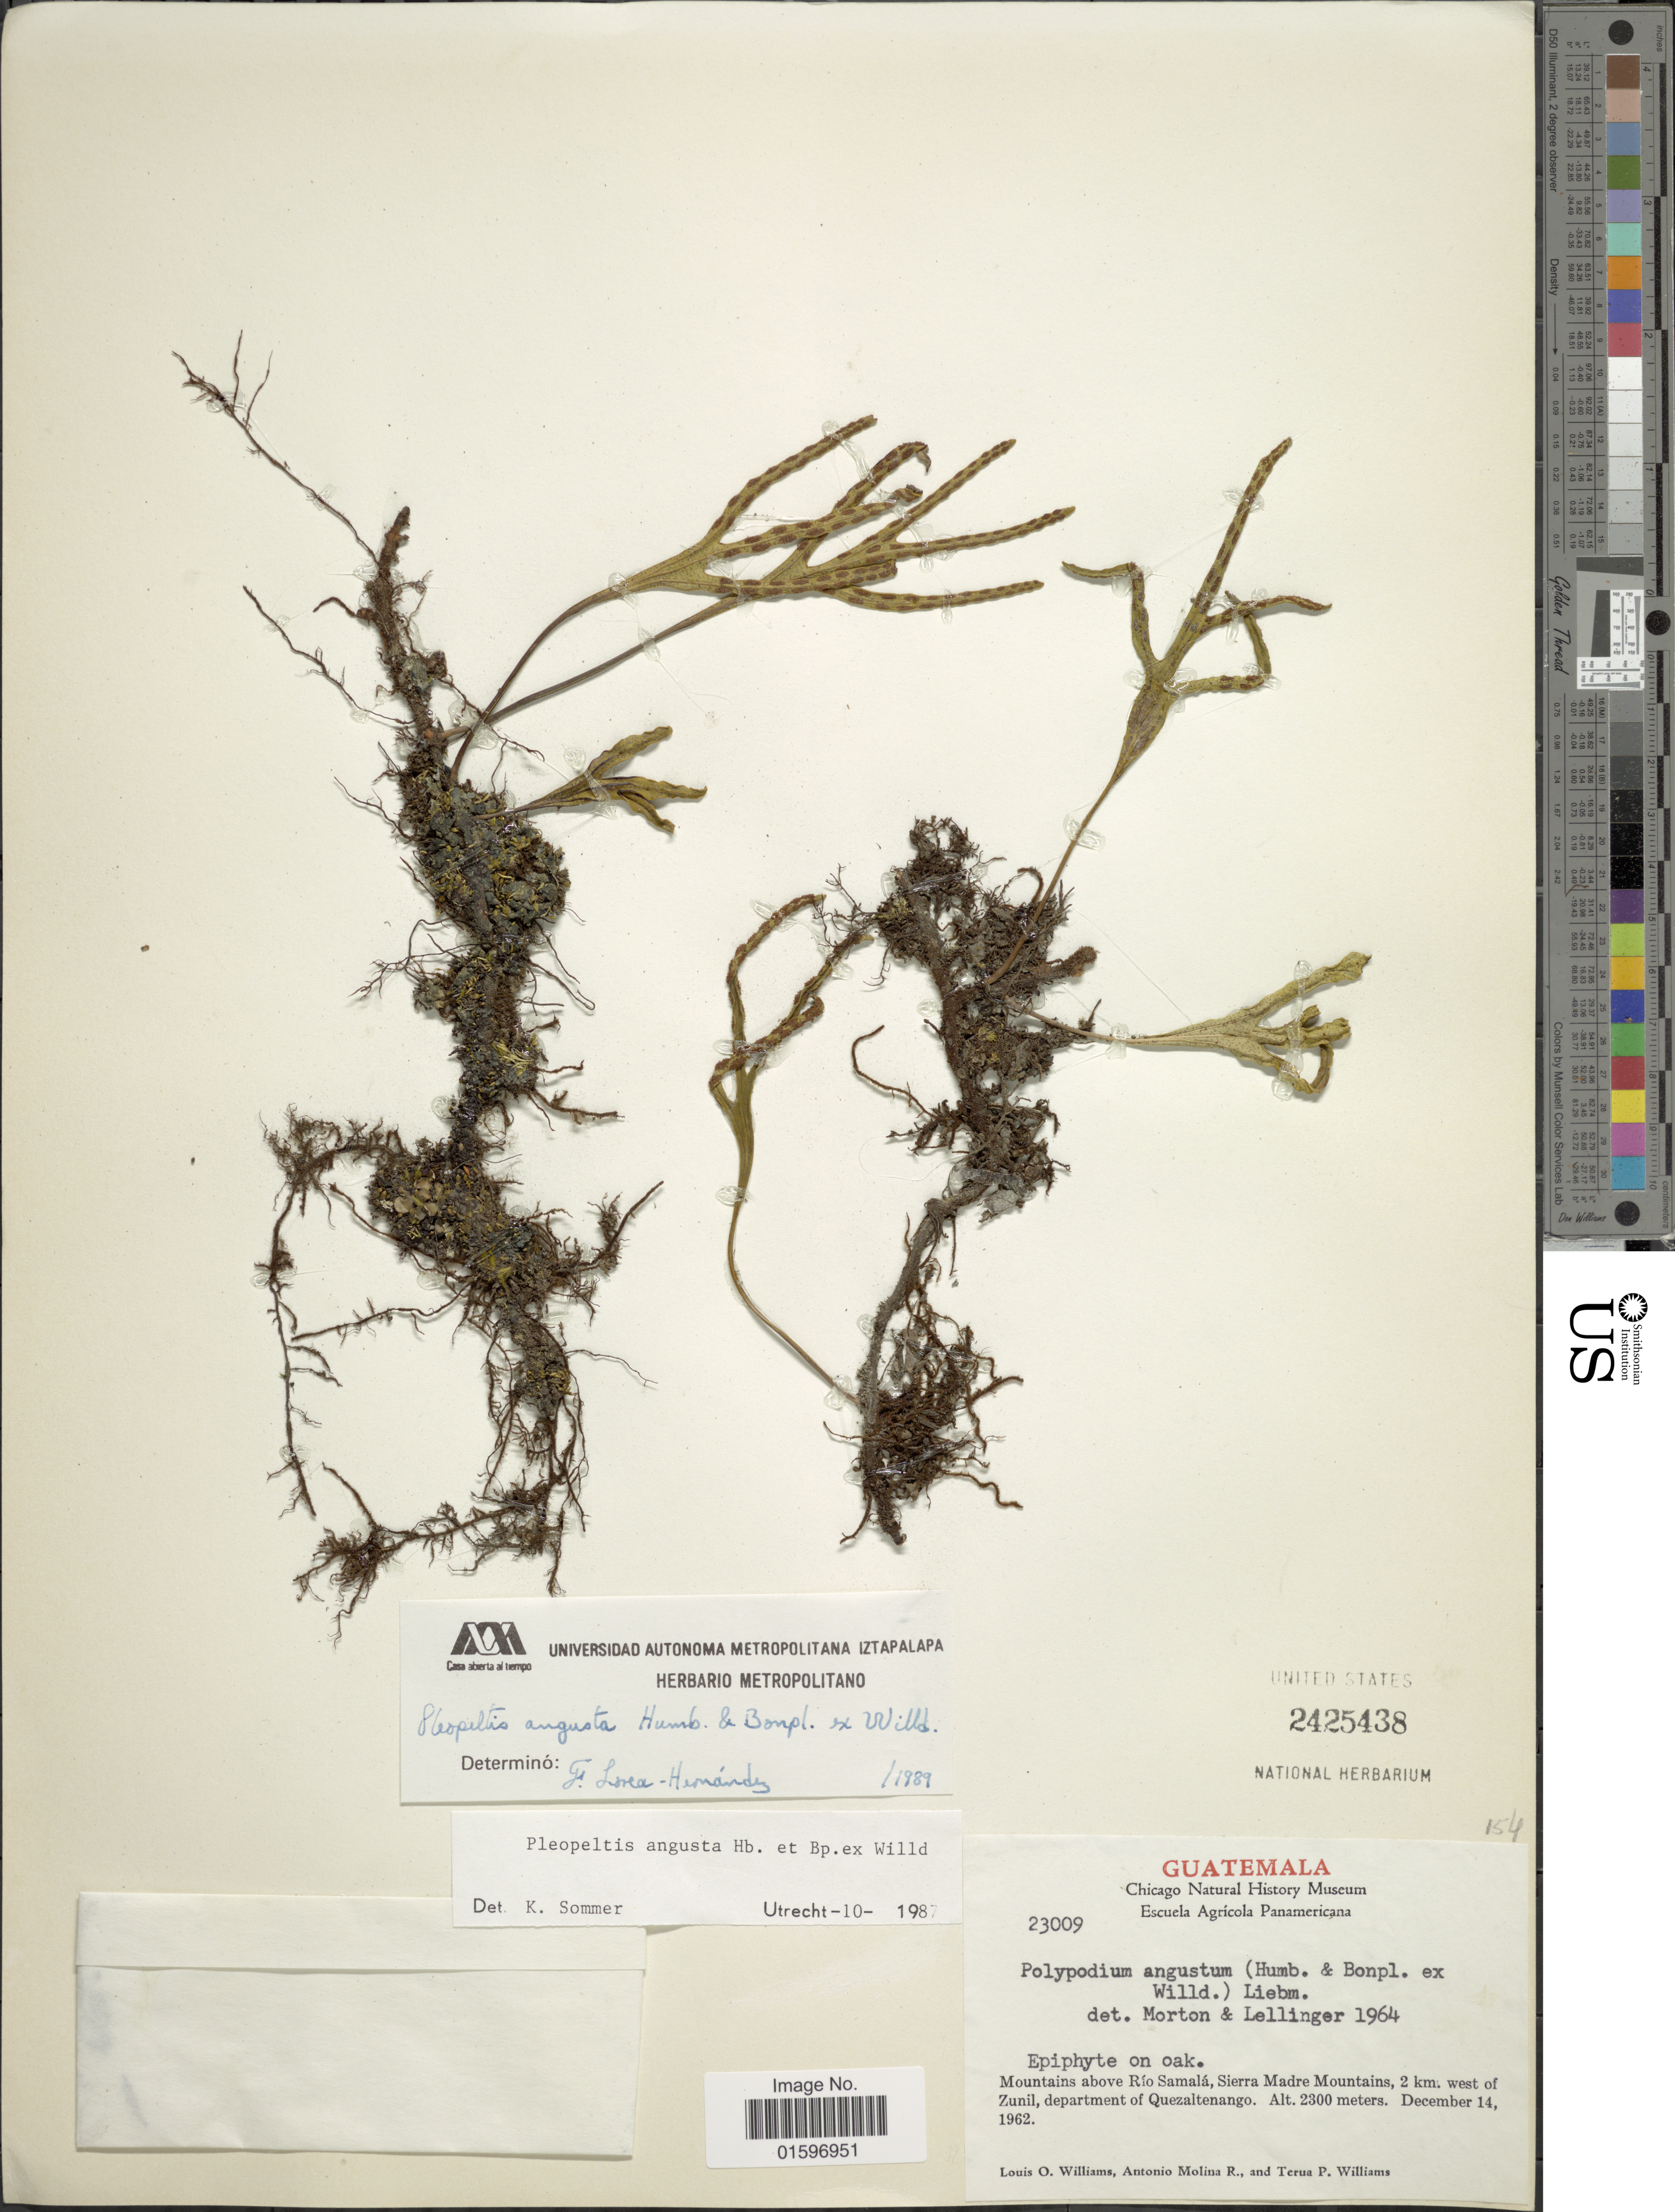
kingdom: Plantae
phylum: Tracheophyta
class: Polypodiopsida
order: Polypodiales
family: Polypodiaceae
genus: Pleopeltis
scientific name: Pleopeltis angusta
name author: Humb. & Bonap. ex Willd.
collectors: L. O. Williams, A. Molina R. & T. P. Williams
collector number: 23009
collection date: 1962-12-14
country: Guatemala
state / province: Quetzaltenango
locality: Mountains above Río Samalá, Sierra Madre Mountains, 2 km. west of Zunil, department of Quezaltenango.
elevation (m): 2300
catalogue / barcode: US 2425438